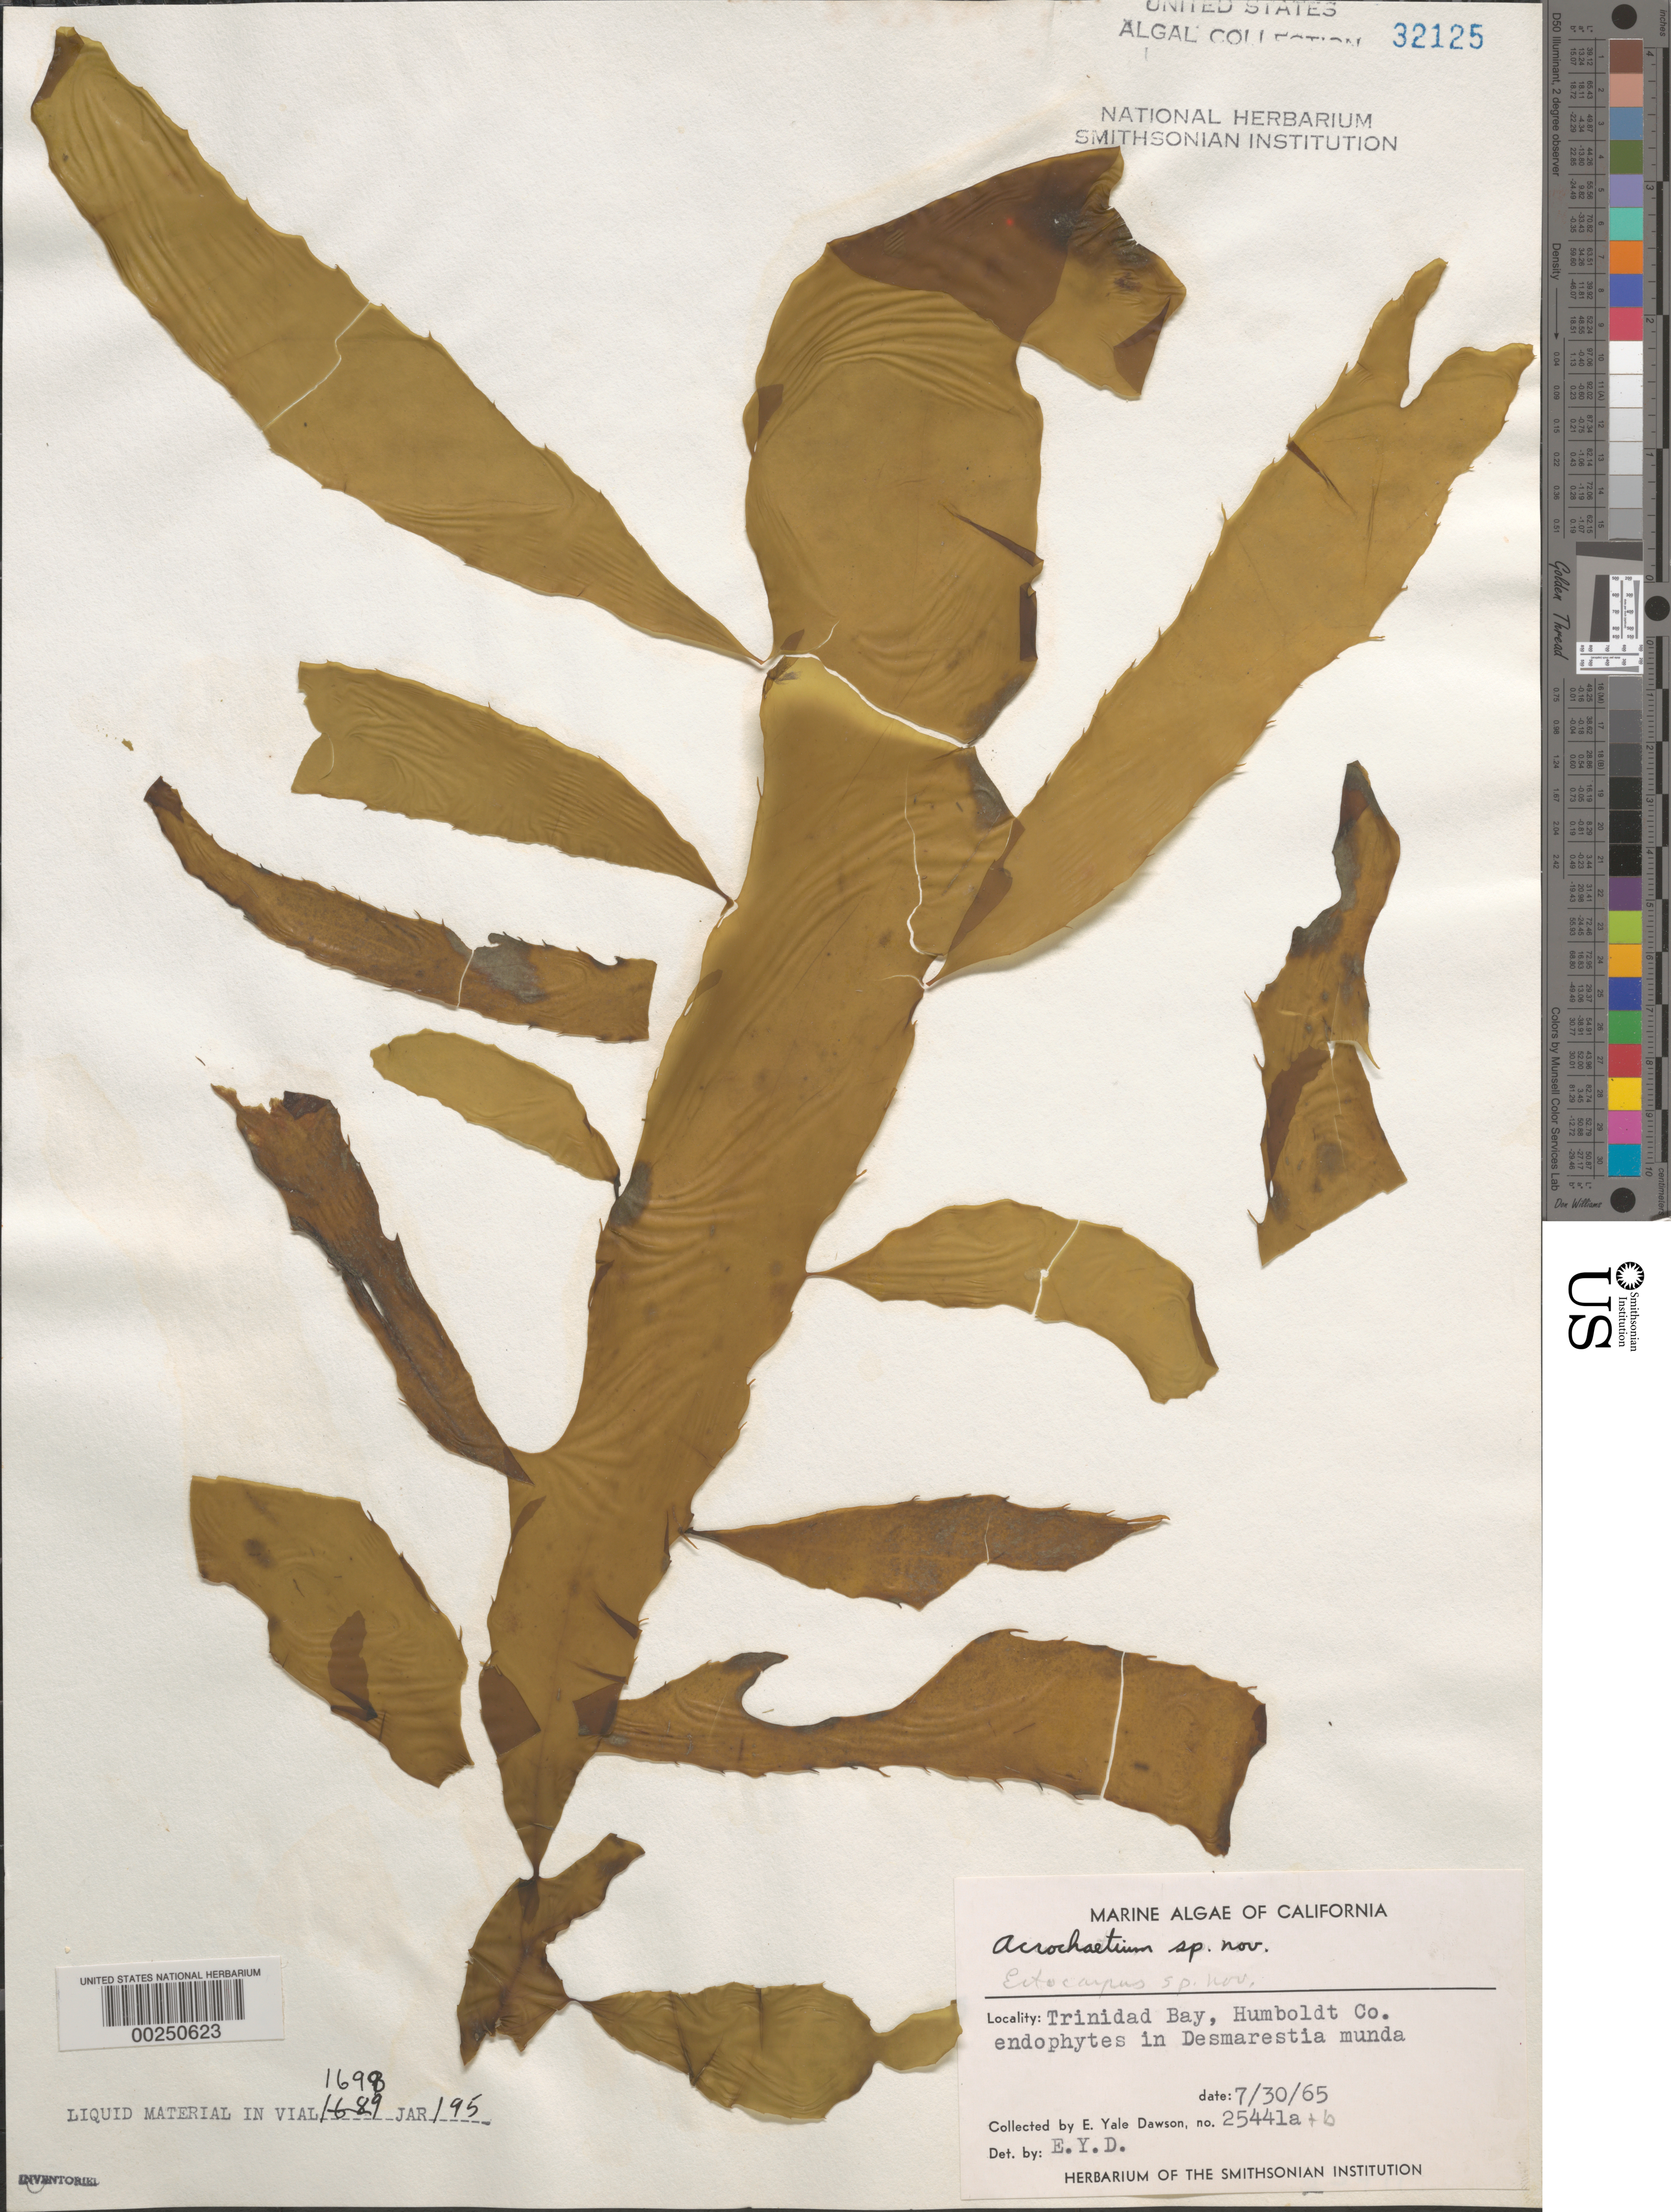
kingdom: Plantae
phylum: Rhodophyta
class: Florideophyceae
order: Acrochaetiales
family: Acrochaetiaceae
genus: Acrochaetium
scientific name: Acrochaetium sp.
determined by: Dawson, E. Y.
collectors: E. Y. Dawson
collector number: EYD 25441A & EYD 25441B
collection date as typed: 30 Jul 1965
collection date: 1965-07-30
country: United States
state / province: California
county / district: Humboldt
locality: Trinidad Bay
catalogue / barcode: US 32125